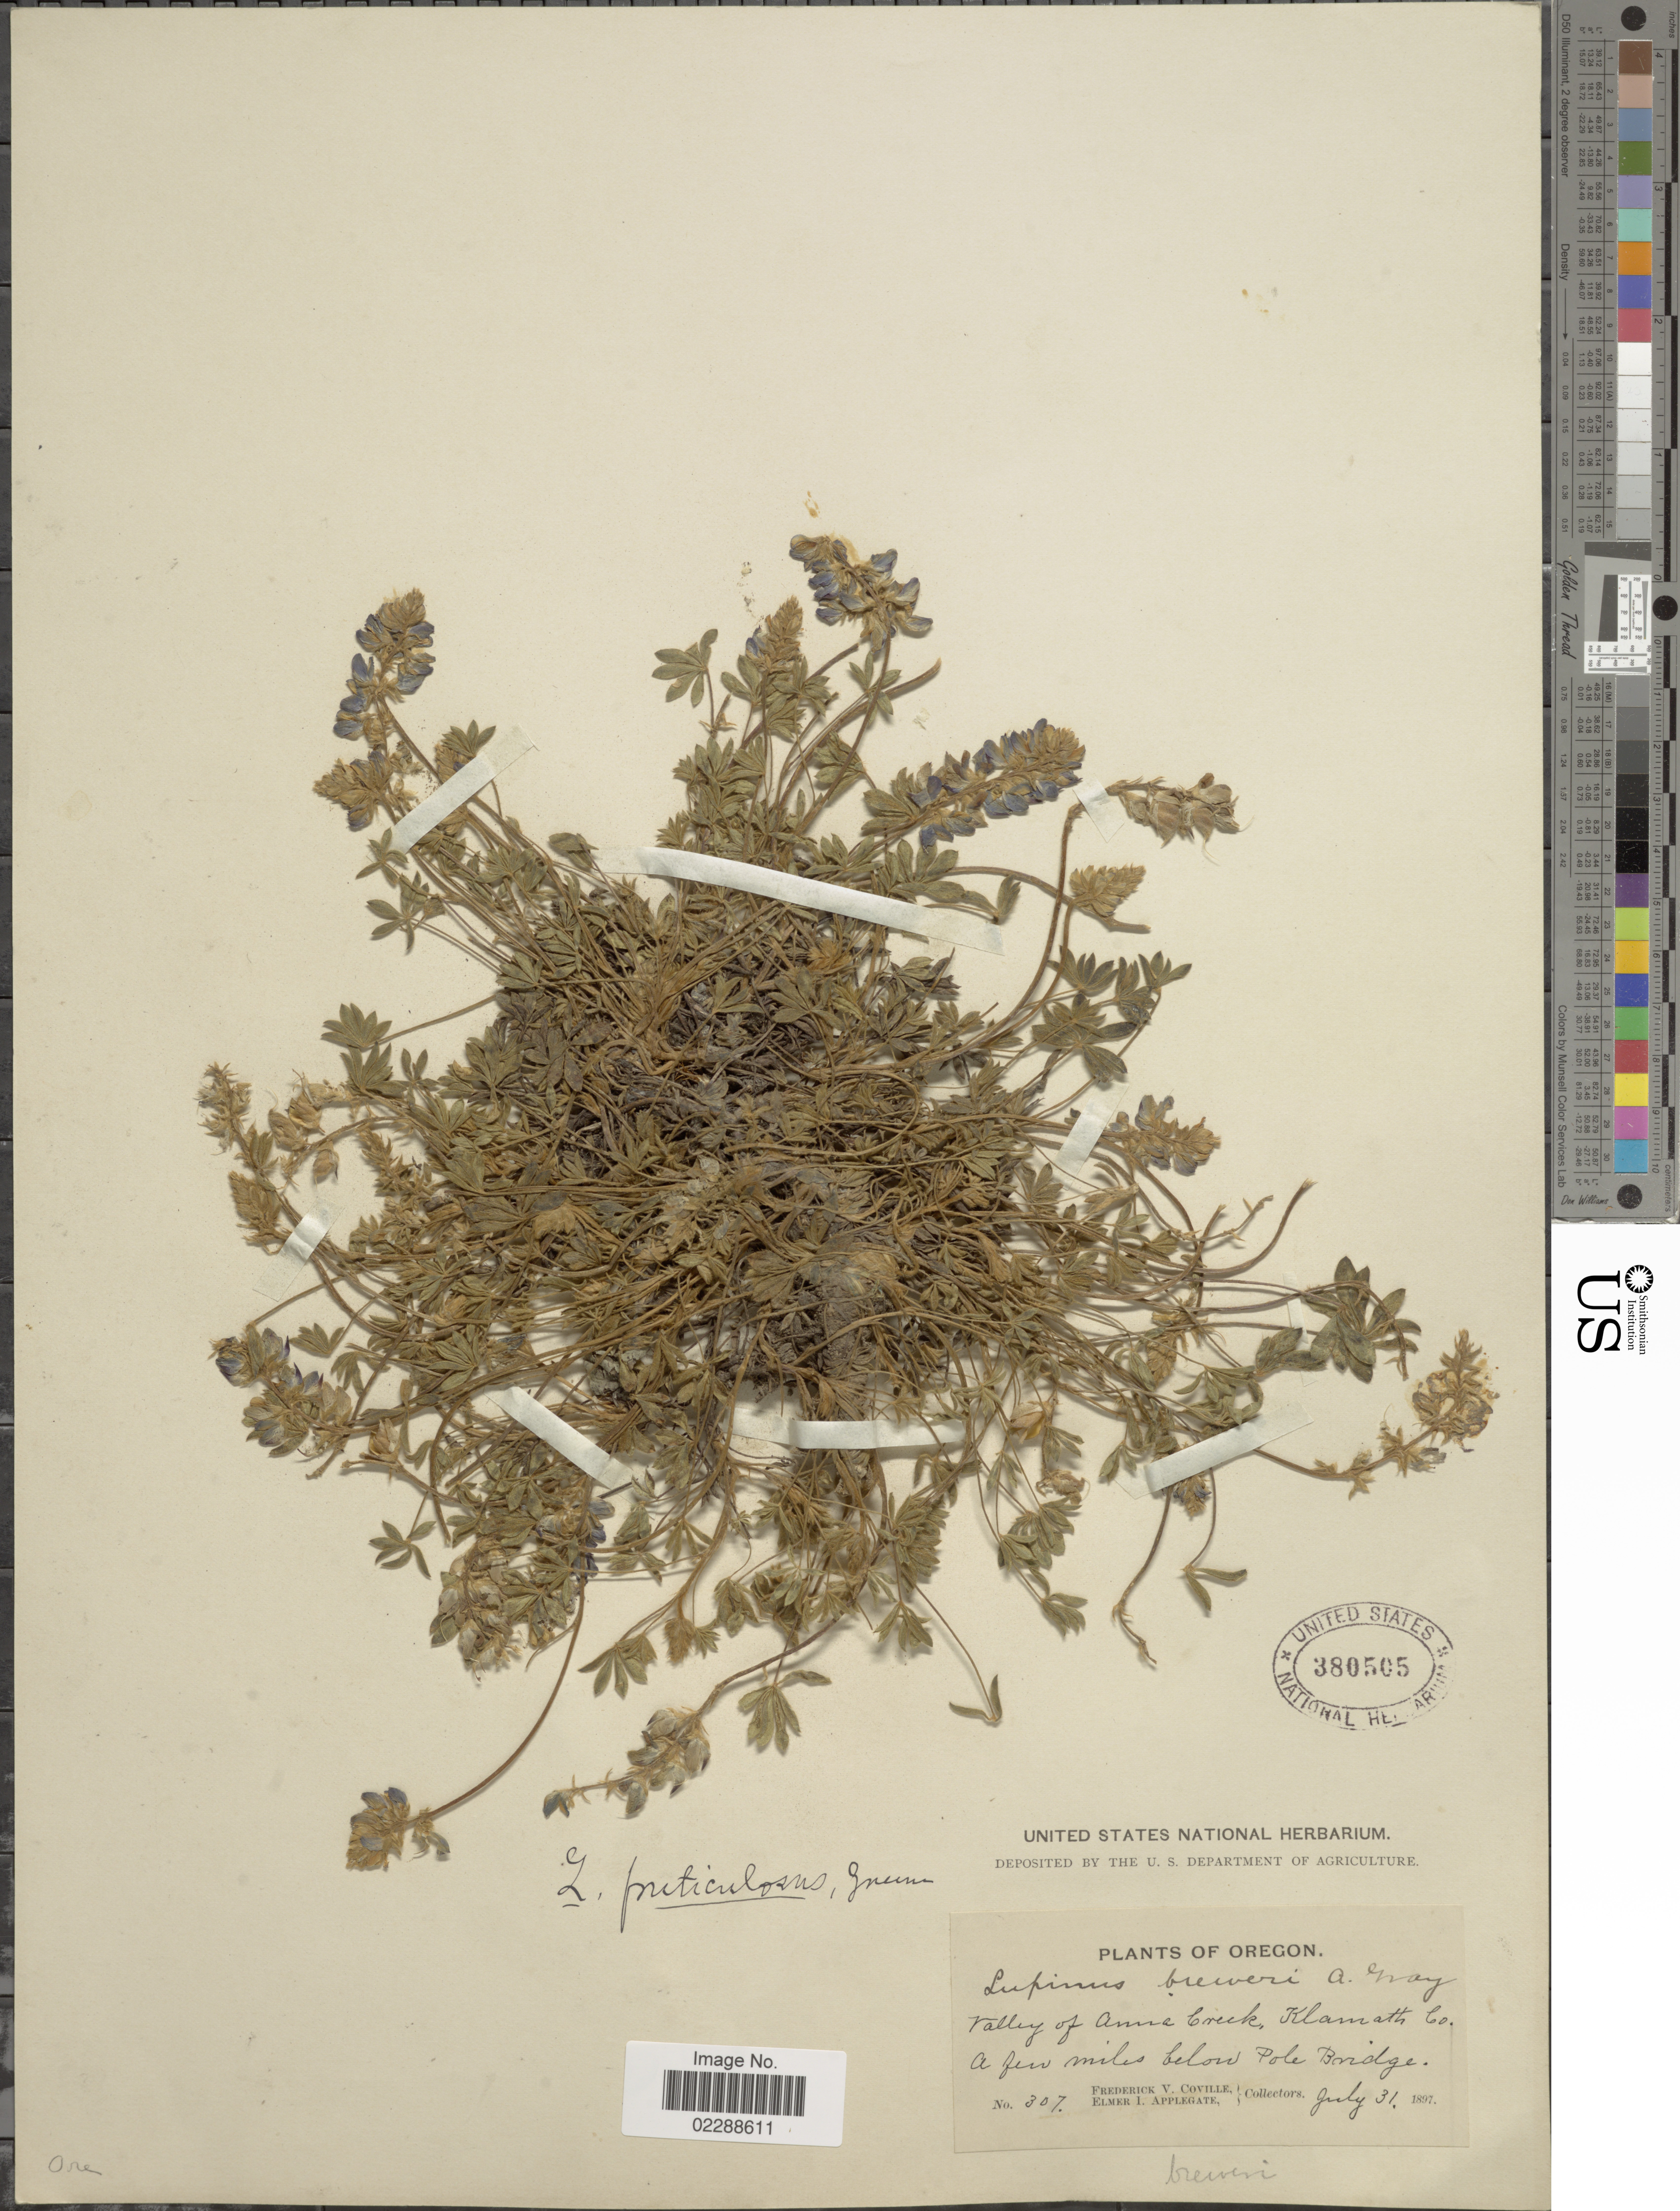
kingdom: Plantae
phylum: Tracheophyta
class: Magnoliopsida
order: Fabales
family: Fabaceae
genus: Lupinus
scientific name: Lupinus sp.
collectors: F. V. Coville & E. I. Applegate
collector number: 307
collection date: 1897-07-31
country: United States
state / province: Oregon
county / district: Klamath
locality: Valley of Anna Creek, Klamath Co. A few miles below Pole Bridge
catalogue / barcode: US 380505